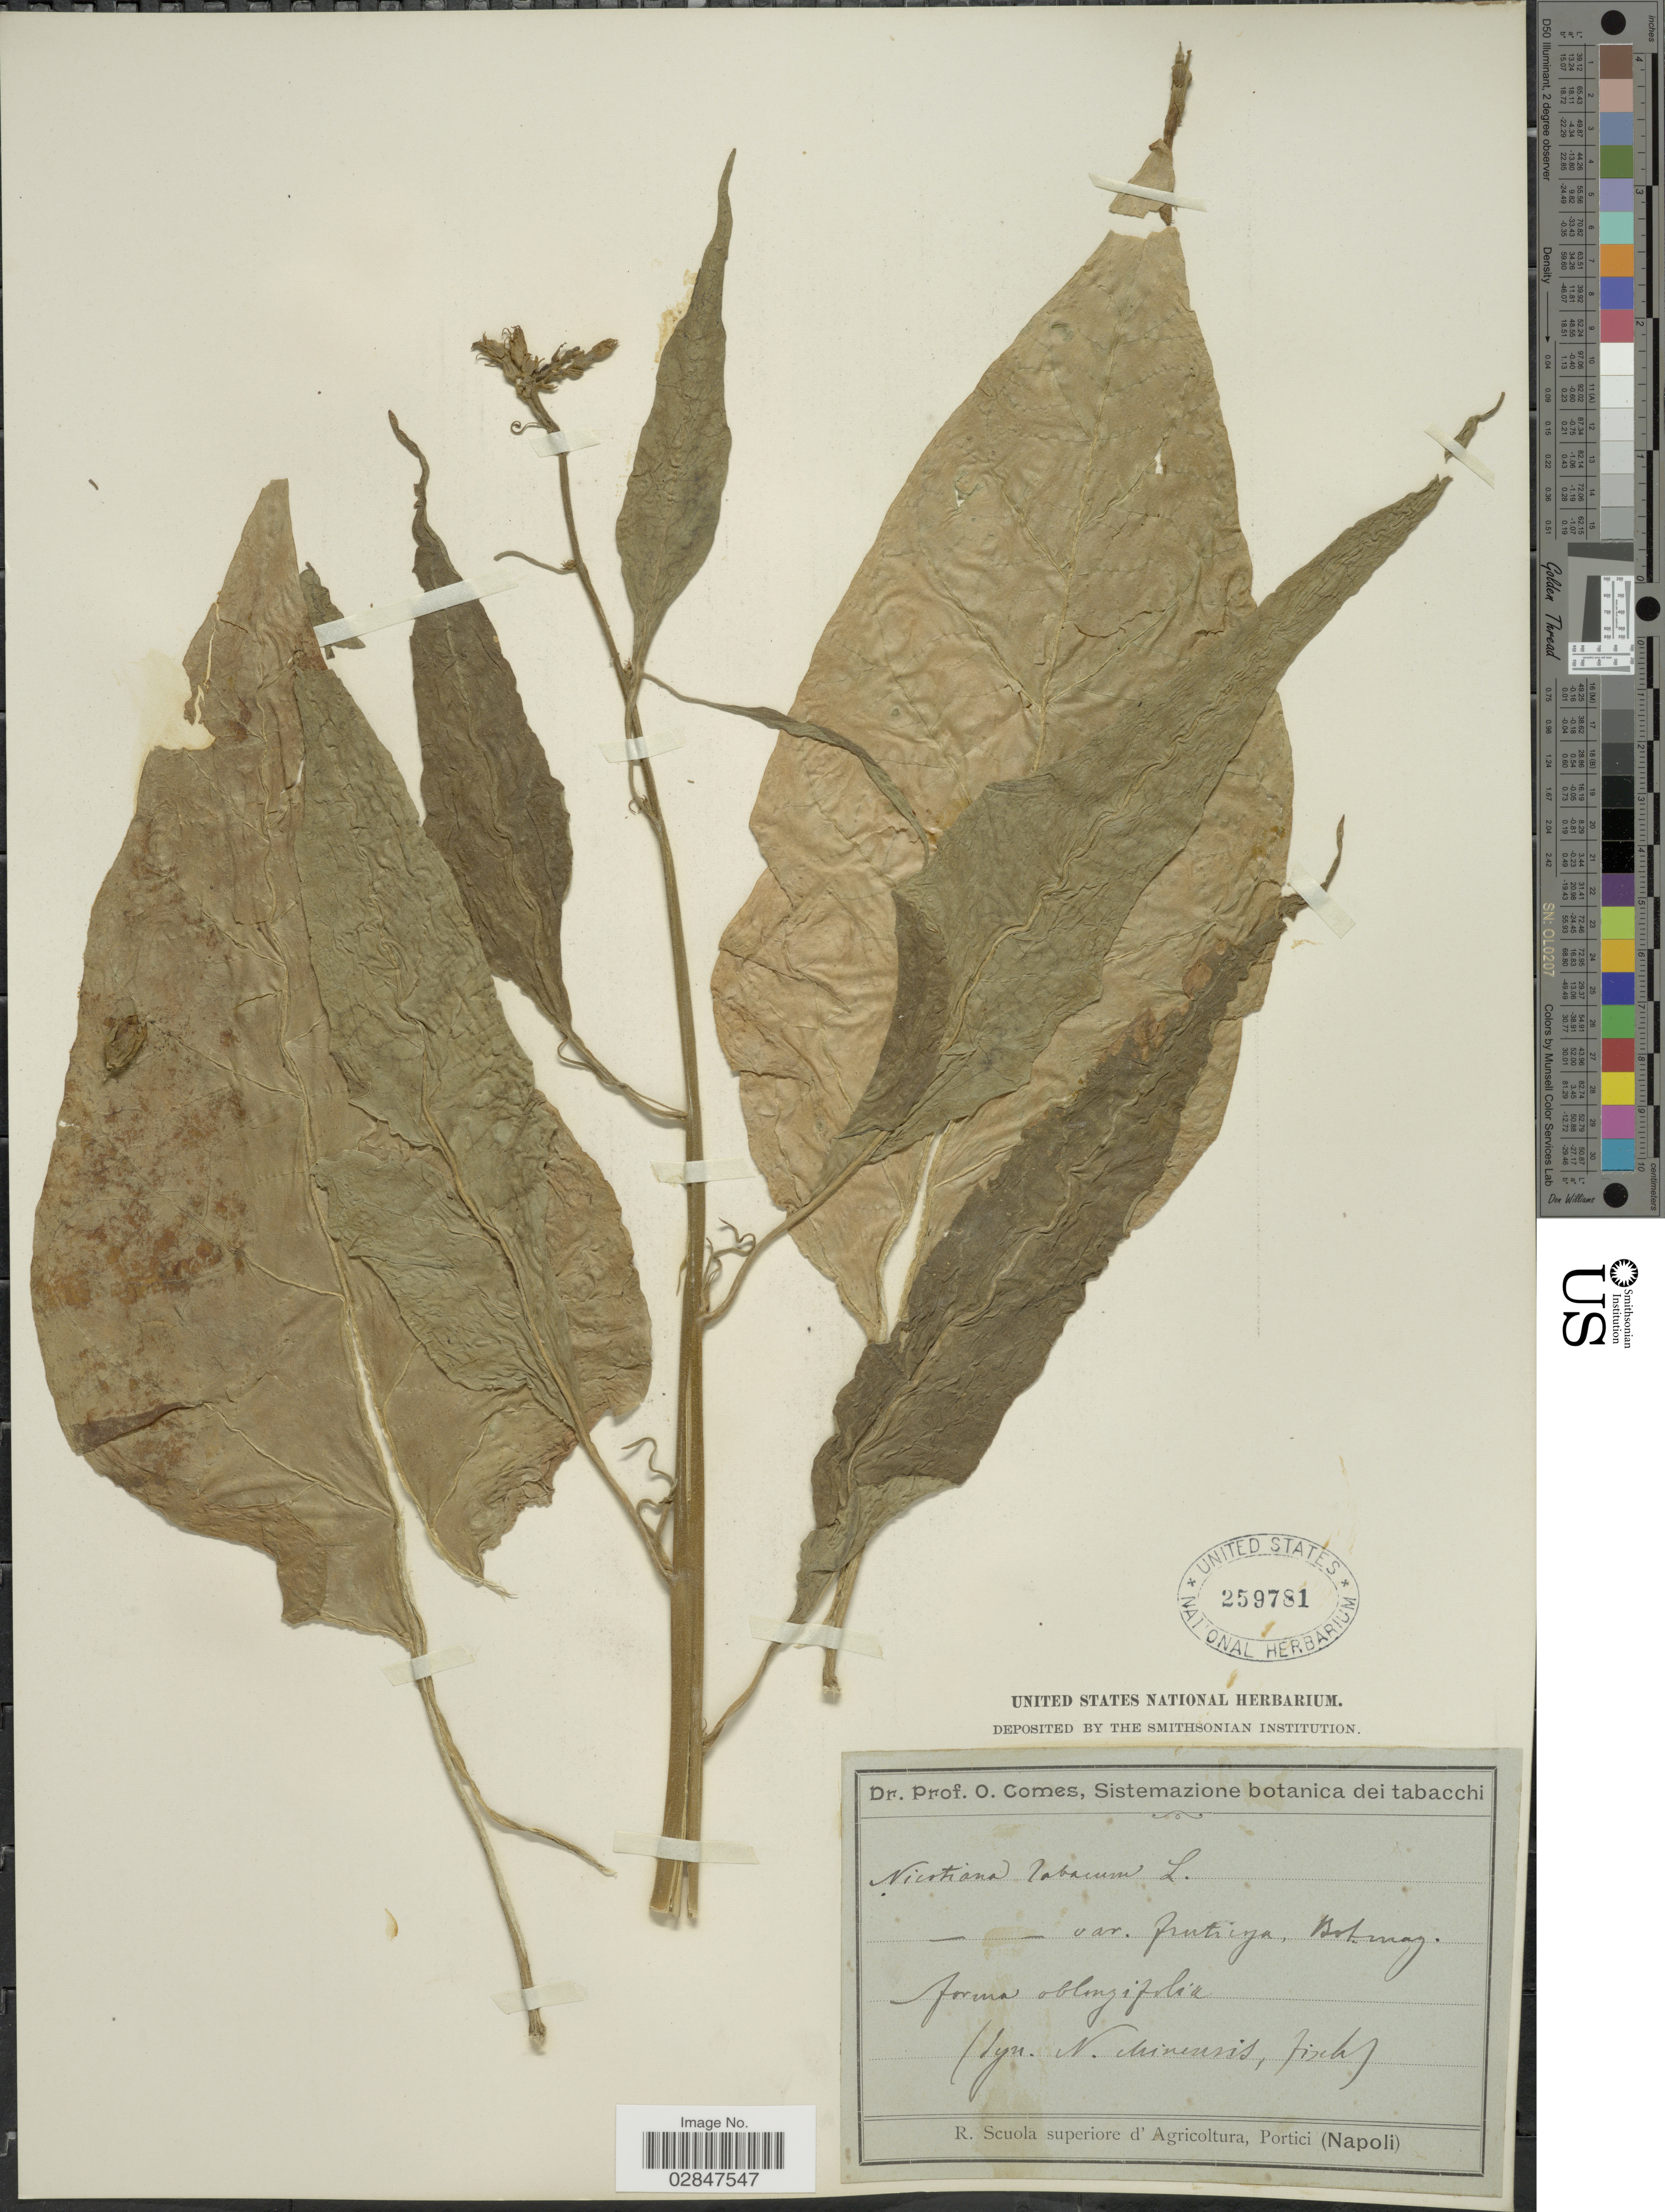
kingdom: Plantae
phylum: Tracheophyta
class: Magnoliopsida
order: Solanales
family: Solanaceae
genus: Nicotiana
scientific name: Nicotiana tabacum var. fruticosa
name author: (L.) Hook. f.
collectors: O. Comes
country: Italy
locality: Portici (Napoli).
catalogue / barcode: US 259781